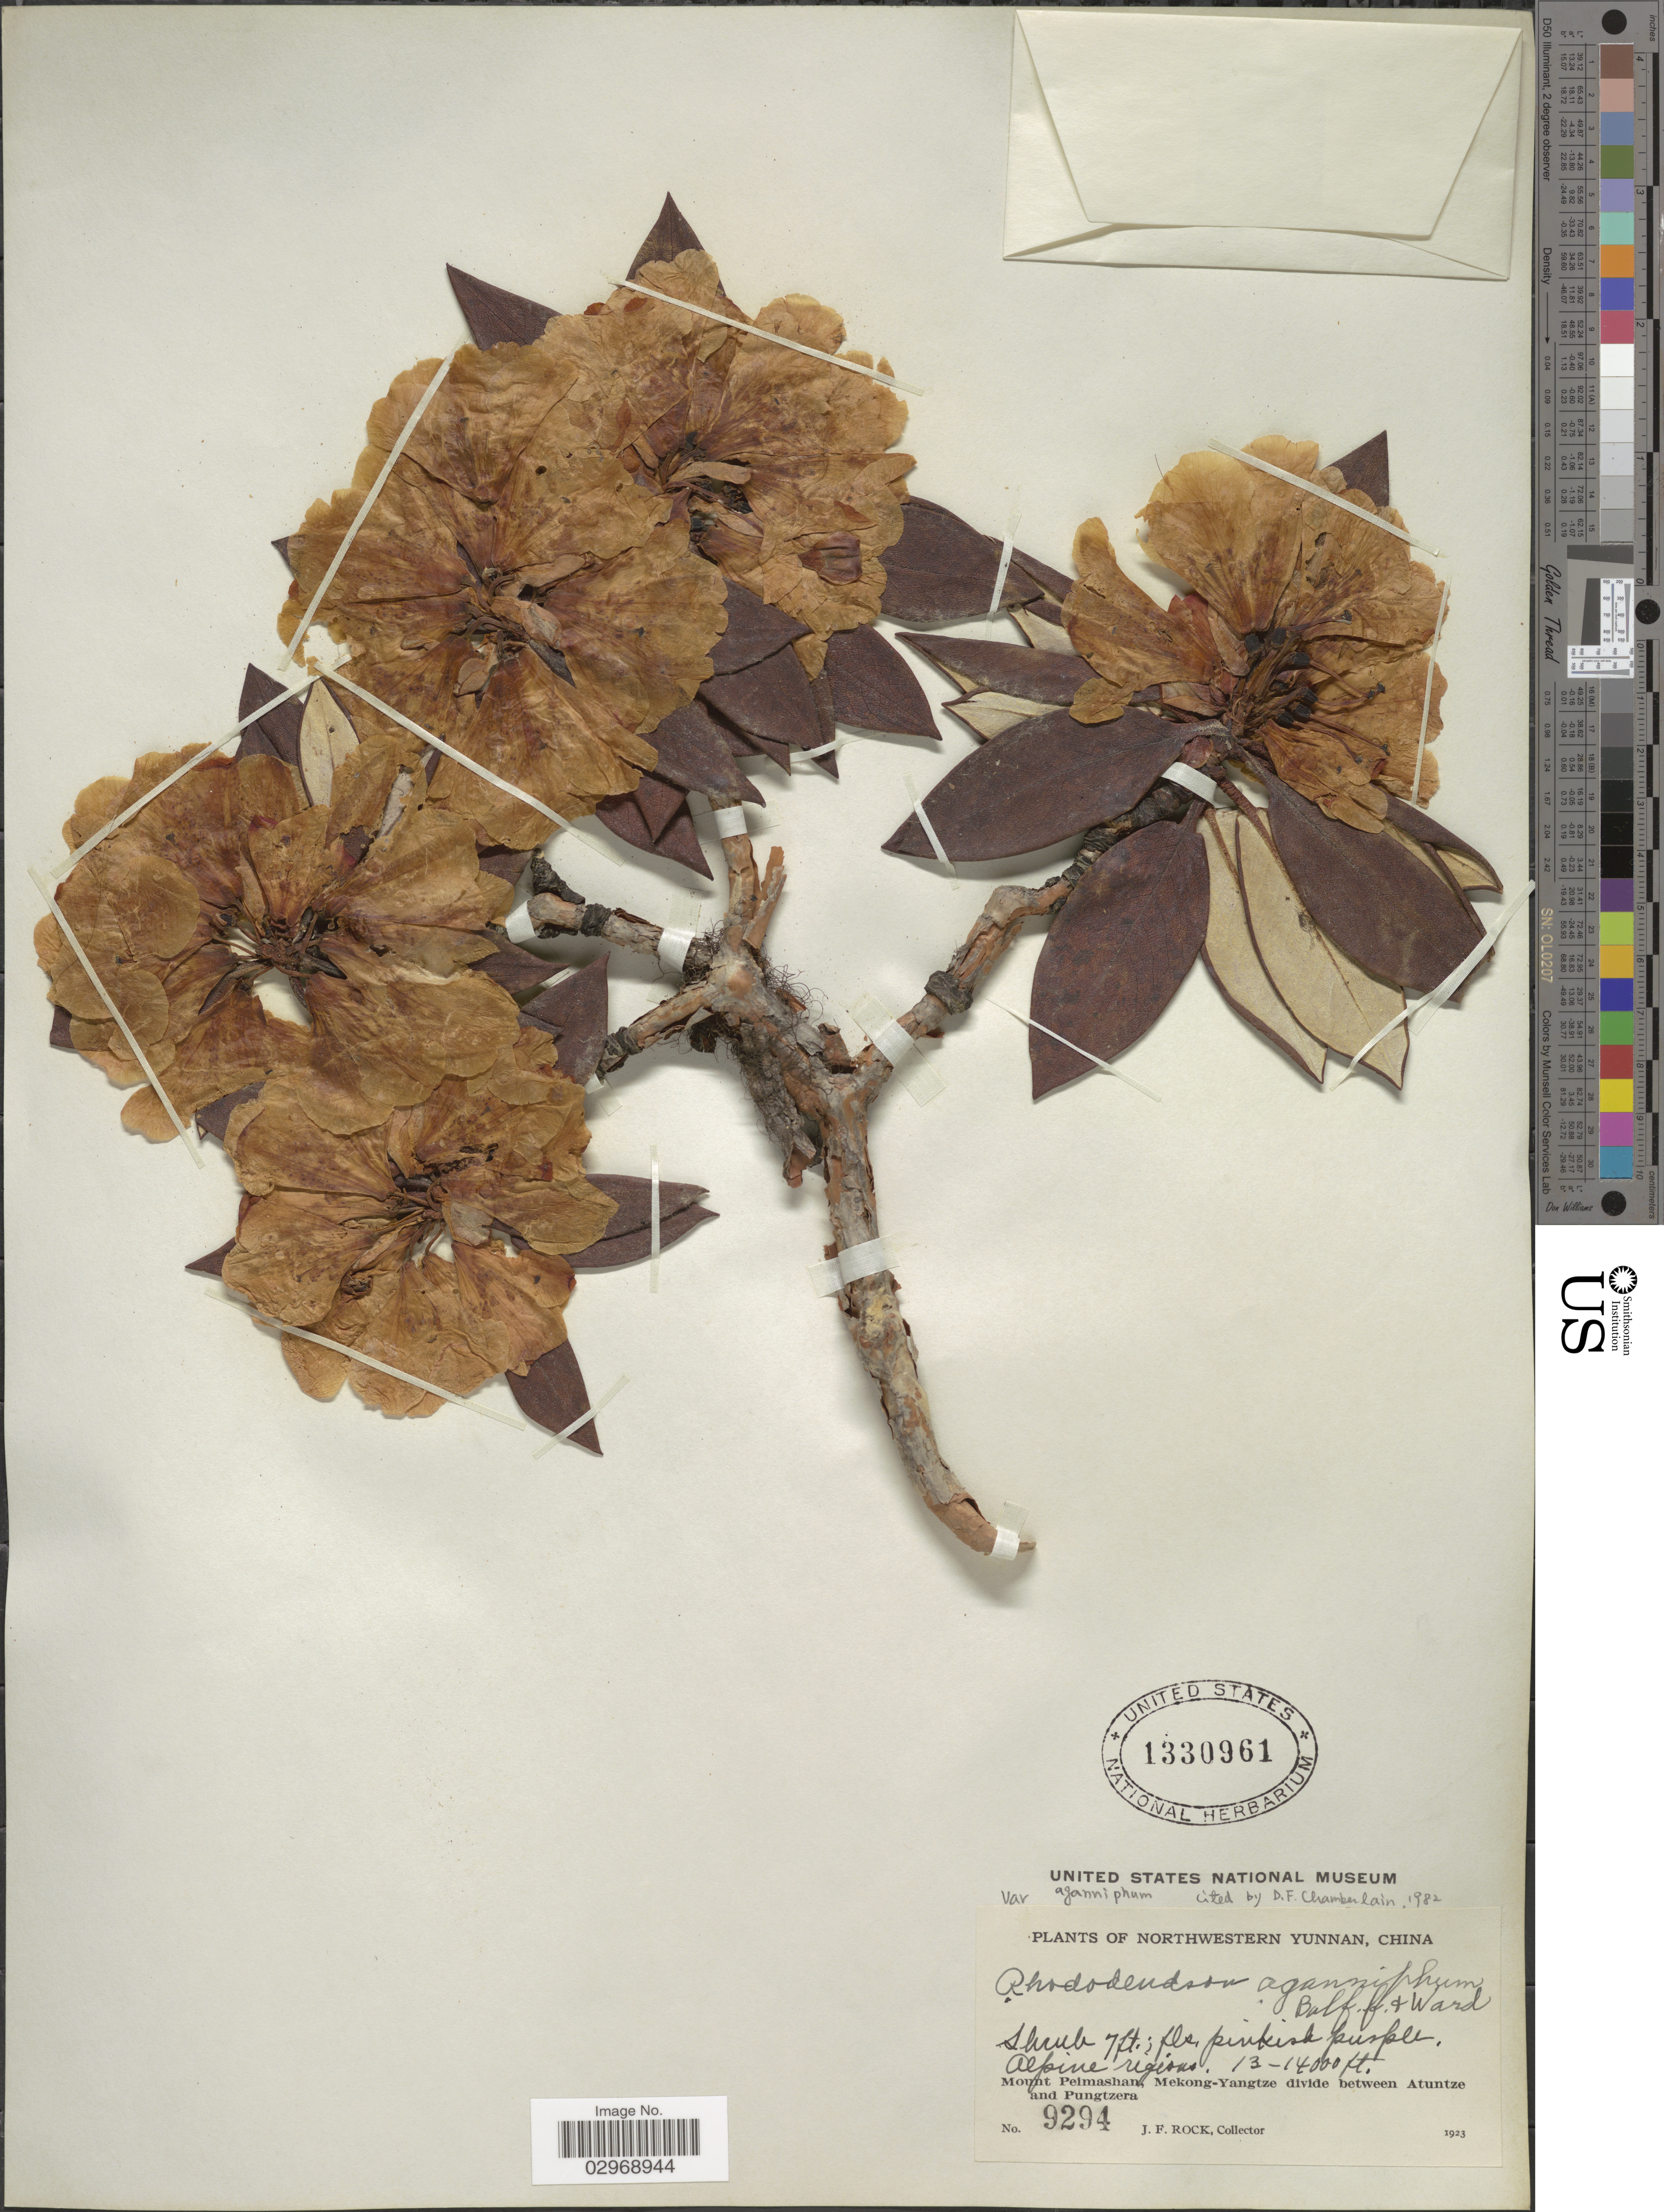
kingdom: Plantae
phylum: Tracheophyta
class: Magnoliopsida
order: Ericales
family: Ericaceae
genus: Rhododendron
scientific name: Rhododendron aganniphum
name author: Balf. f. & Kingdon-Ward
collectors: J. Rock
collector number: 9294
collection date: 1923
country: China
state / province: Yunnan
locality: Northwestern Yunnan. Alpine regions. Mount Peimashan, Mekong-Yangtze divide between Atuntze and Pungtzera.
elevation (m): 3962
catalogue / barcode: US 1330961